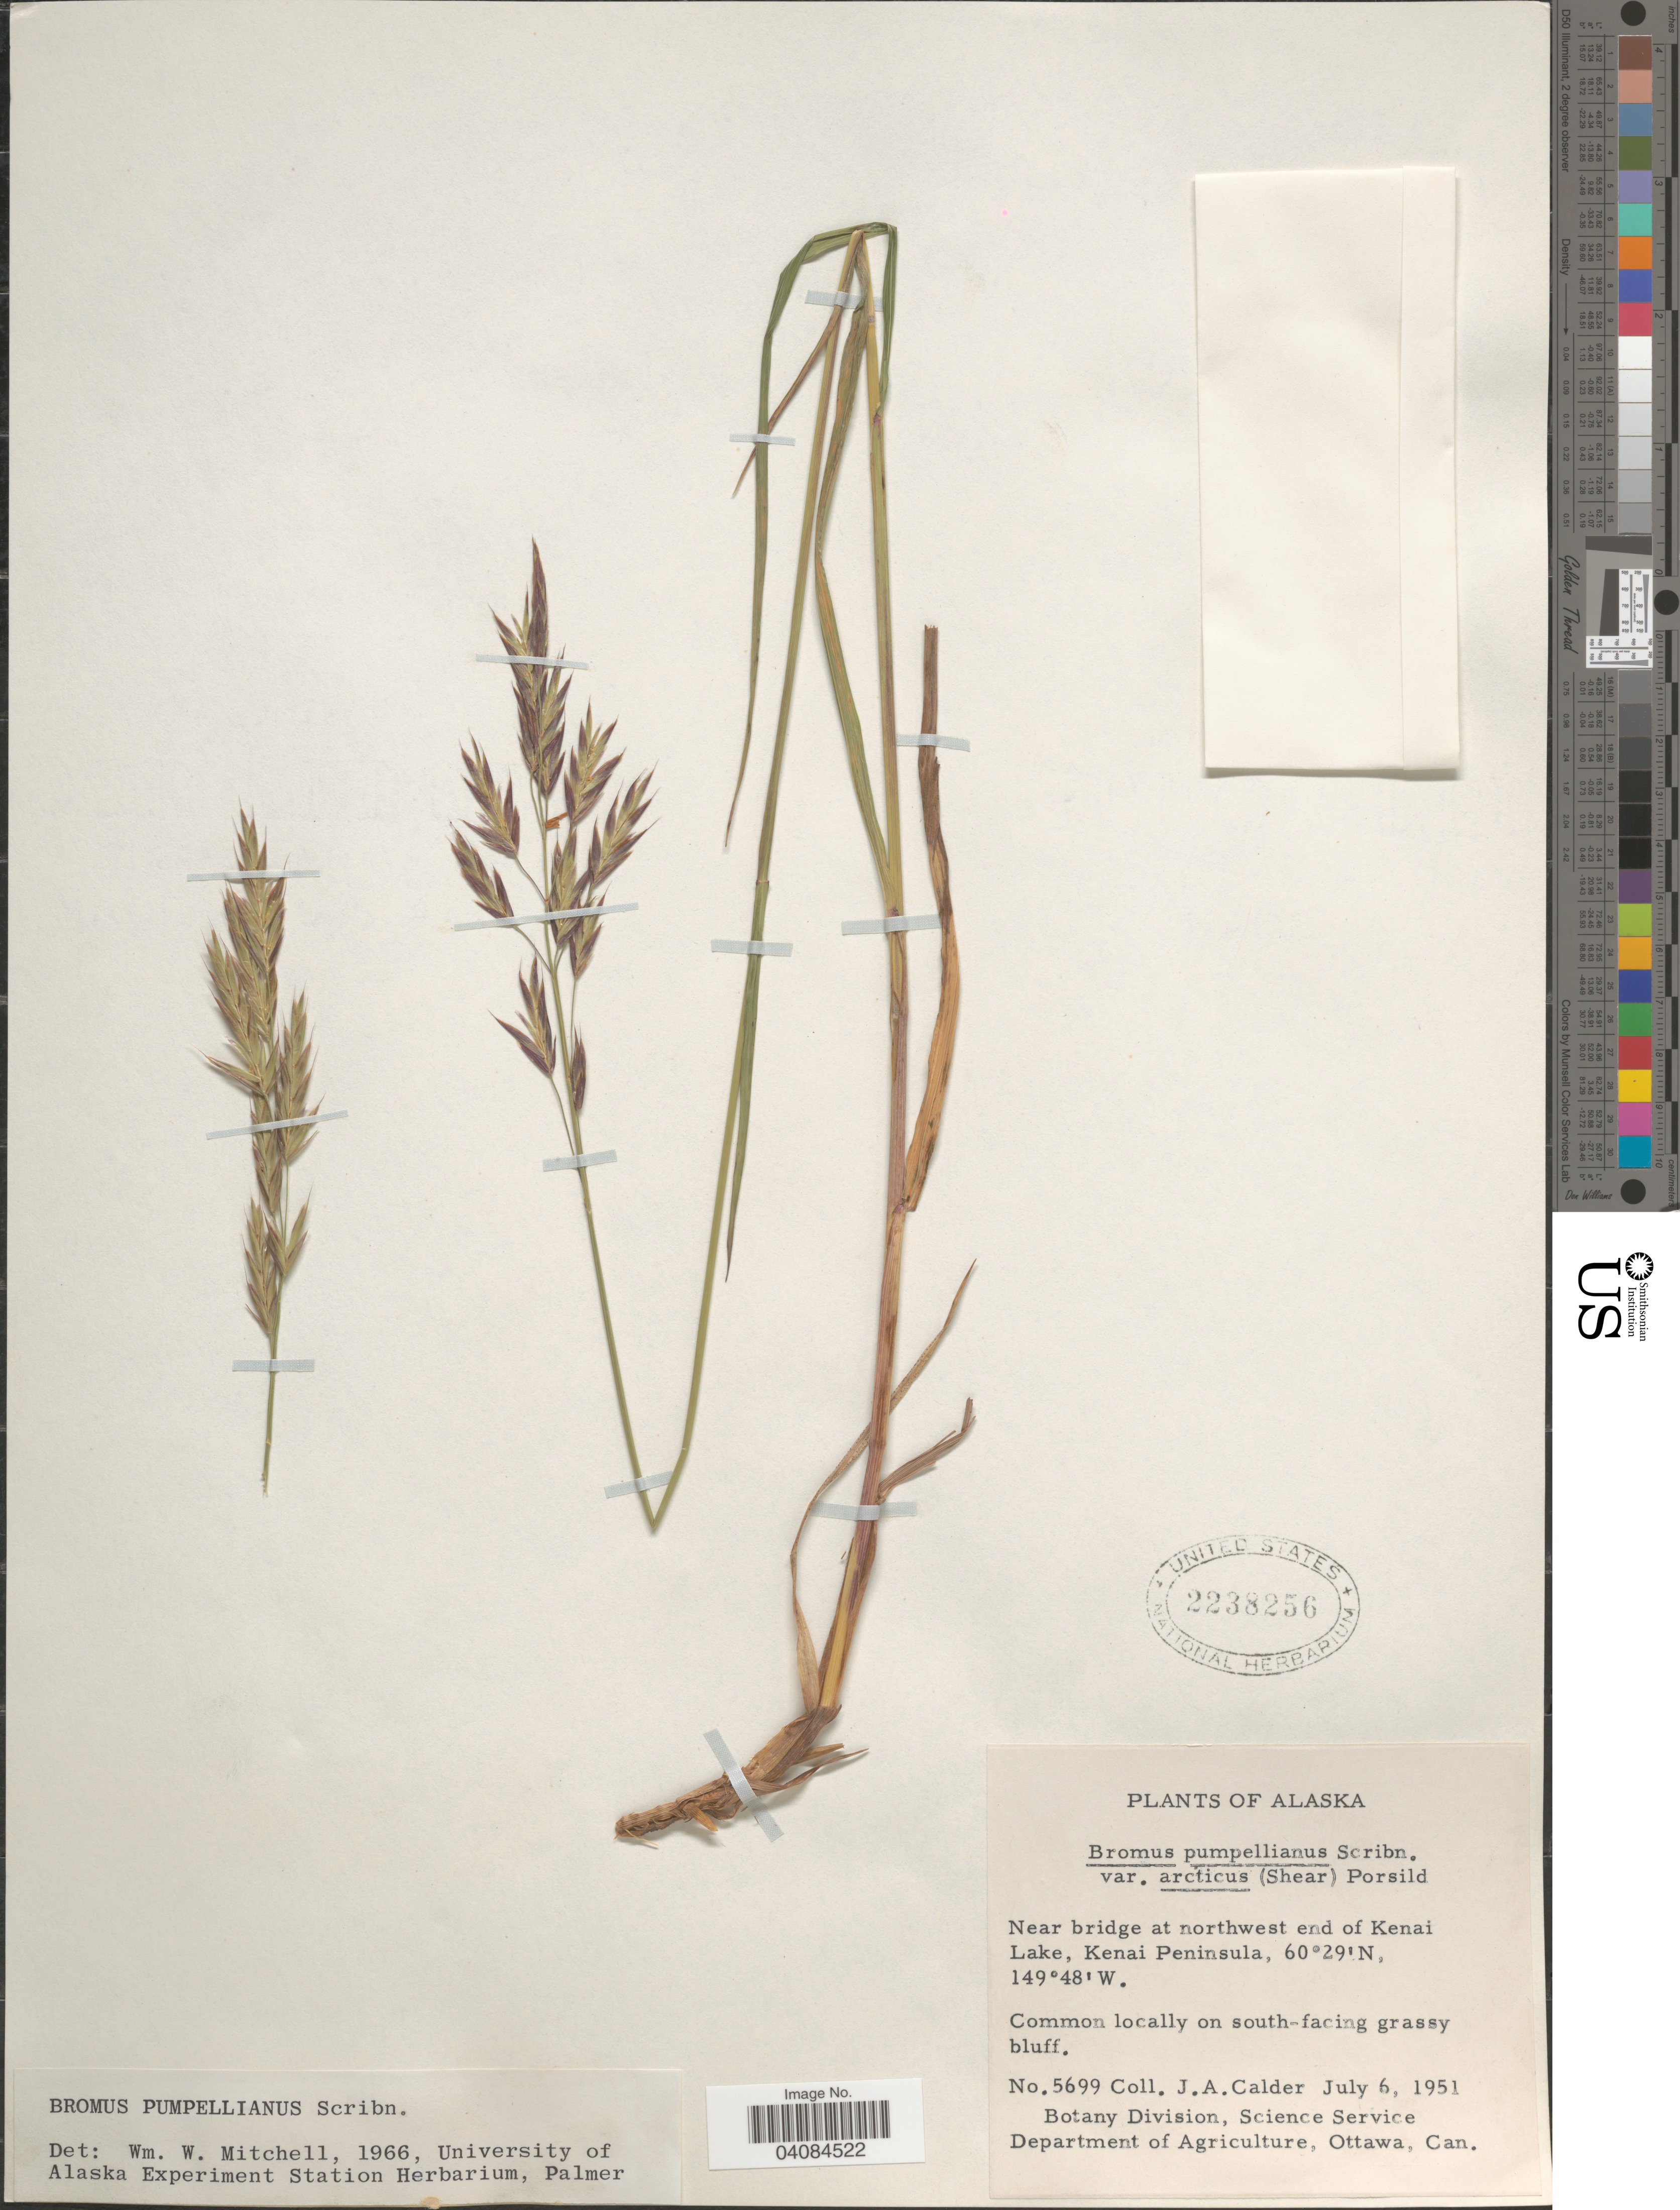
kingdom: Plantae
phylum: Tracheophyta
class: Liliopsida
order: Poales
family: Poaceae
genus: Bromus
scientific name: Bromus pumpellianus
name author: Scribn.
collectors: J. A. Calder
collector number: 5699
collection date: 1951-07-06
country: United States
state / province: Alaska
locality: Near bridge at northwest end of Kenai Lake, Kenai Peninsula. On south-facing grassy bluff.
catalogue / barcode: US 2238256